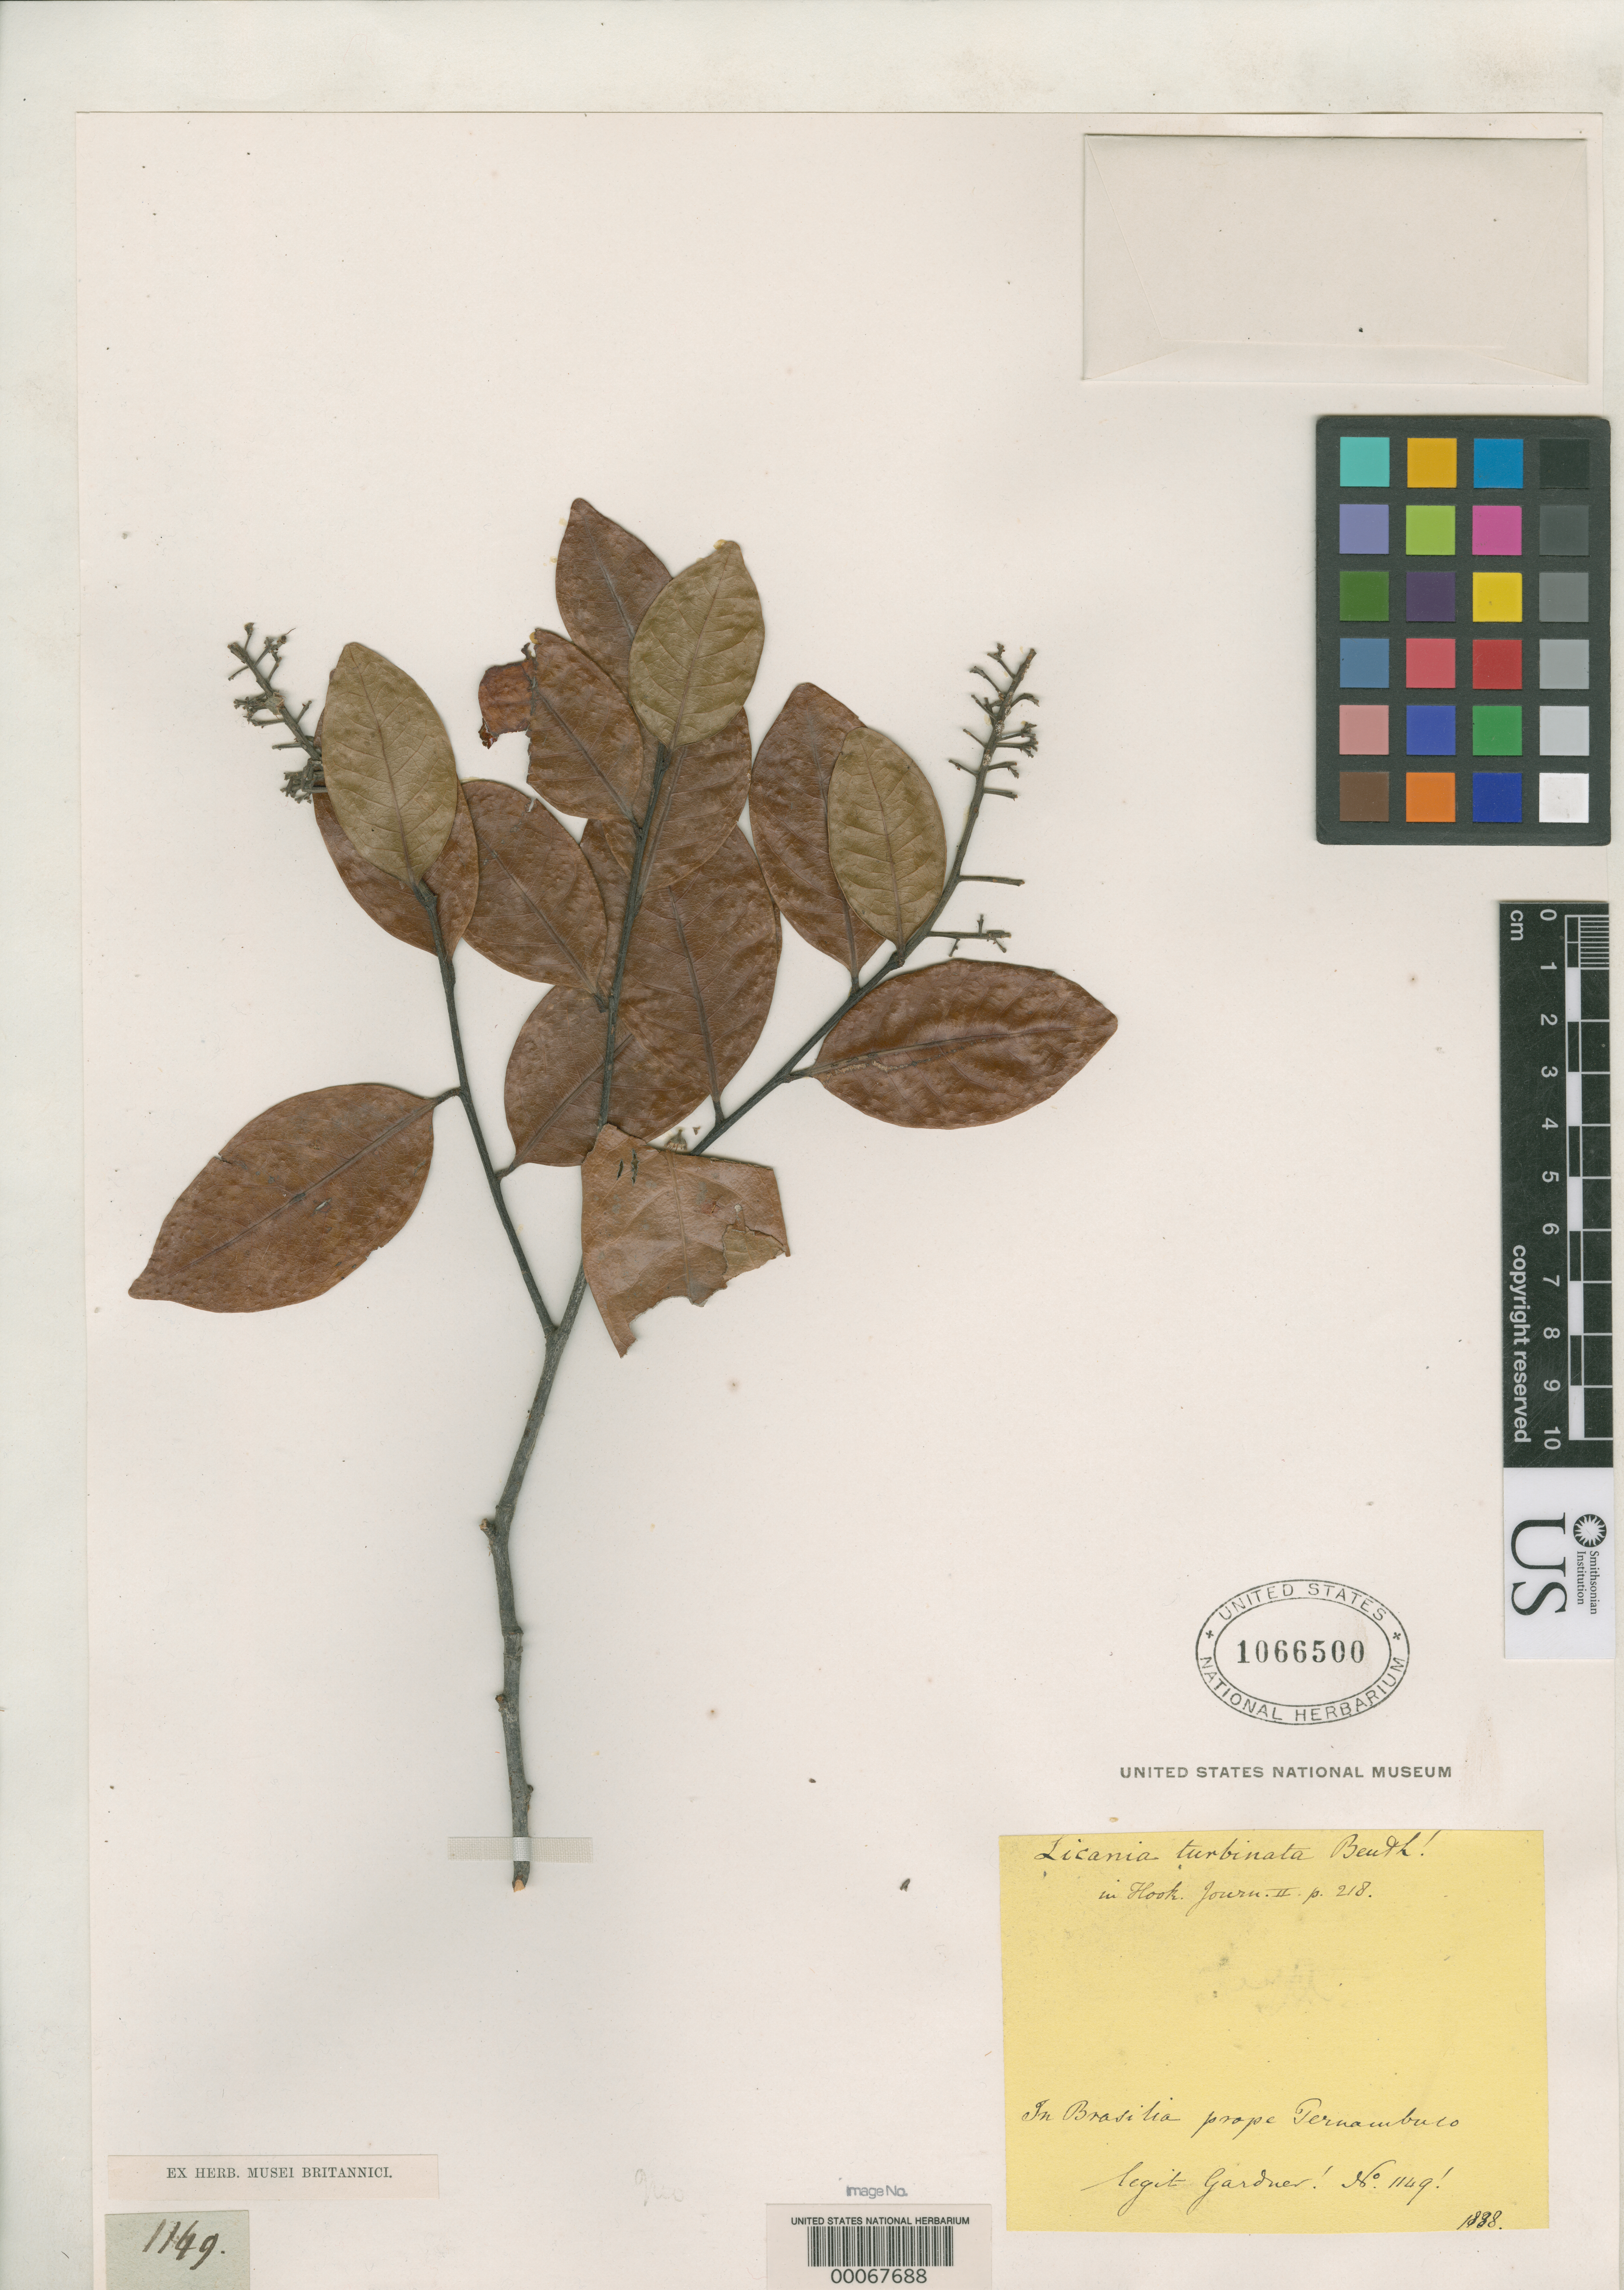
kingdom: Plantae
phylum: Tracheophyta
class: Magnoliopsida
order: Malpighiales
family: Chrysobalanaceae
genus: Licania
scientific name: Licania turbinata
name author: Benth.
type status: Isotype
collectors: G. Gardner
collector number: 1149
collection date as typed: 1838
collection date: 1838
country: Brazil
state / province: Pernambuco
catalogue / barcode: US 1066500